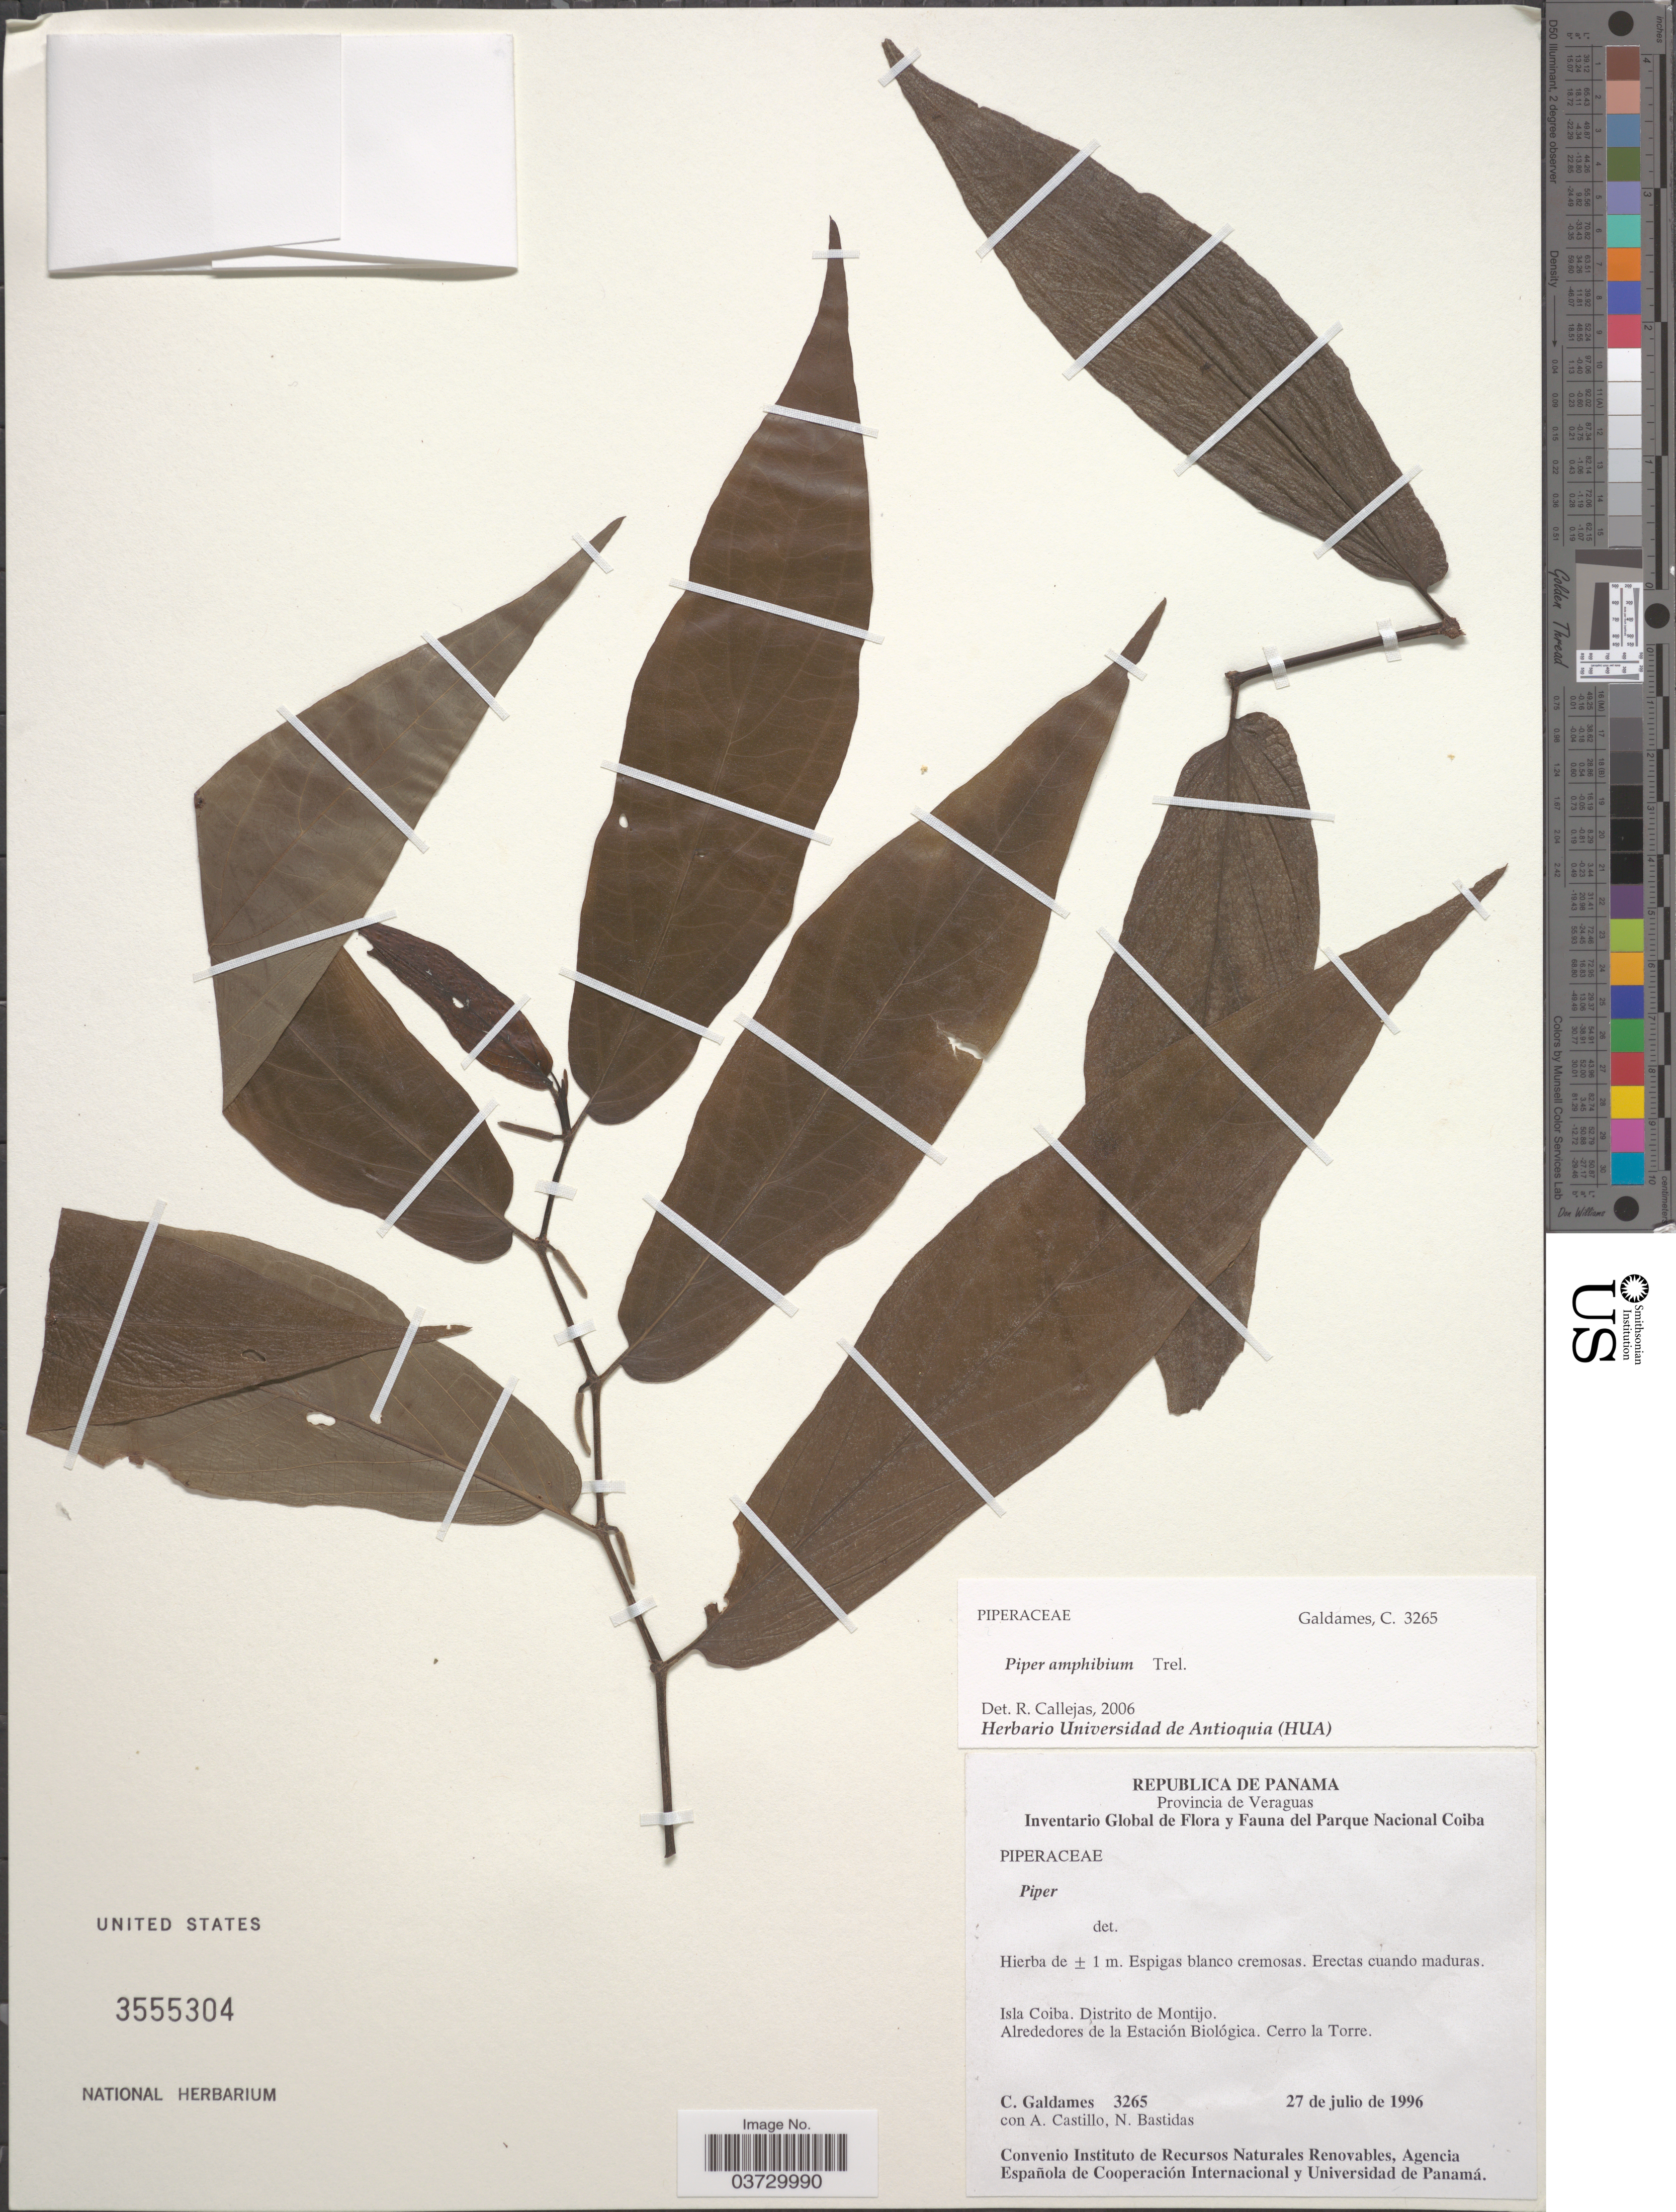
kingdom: Plantae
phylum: Tracheophyta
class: Magnoliopsida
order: Piperales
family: Piperaceae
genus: Piper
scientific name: Piper amphibium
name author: Trel. in Woodson & Schery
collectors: C. Galdames, A. Castillo & N. Bastidas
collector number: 3265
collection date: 1996-07-27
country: Panama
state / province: Veraguas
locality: Isla Coiba. Distrito de Montijo. Alrededores de la Estación Biológica. Cerro la Torre.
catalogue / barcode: US 3555304